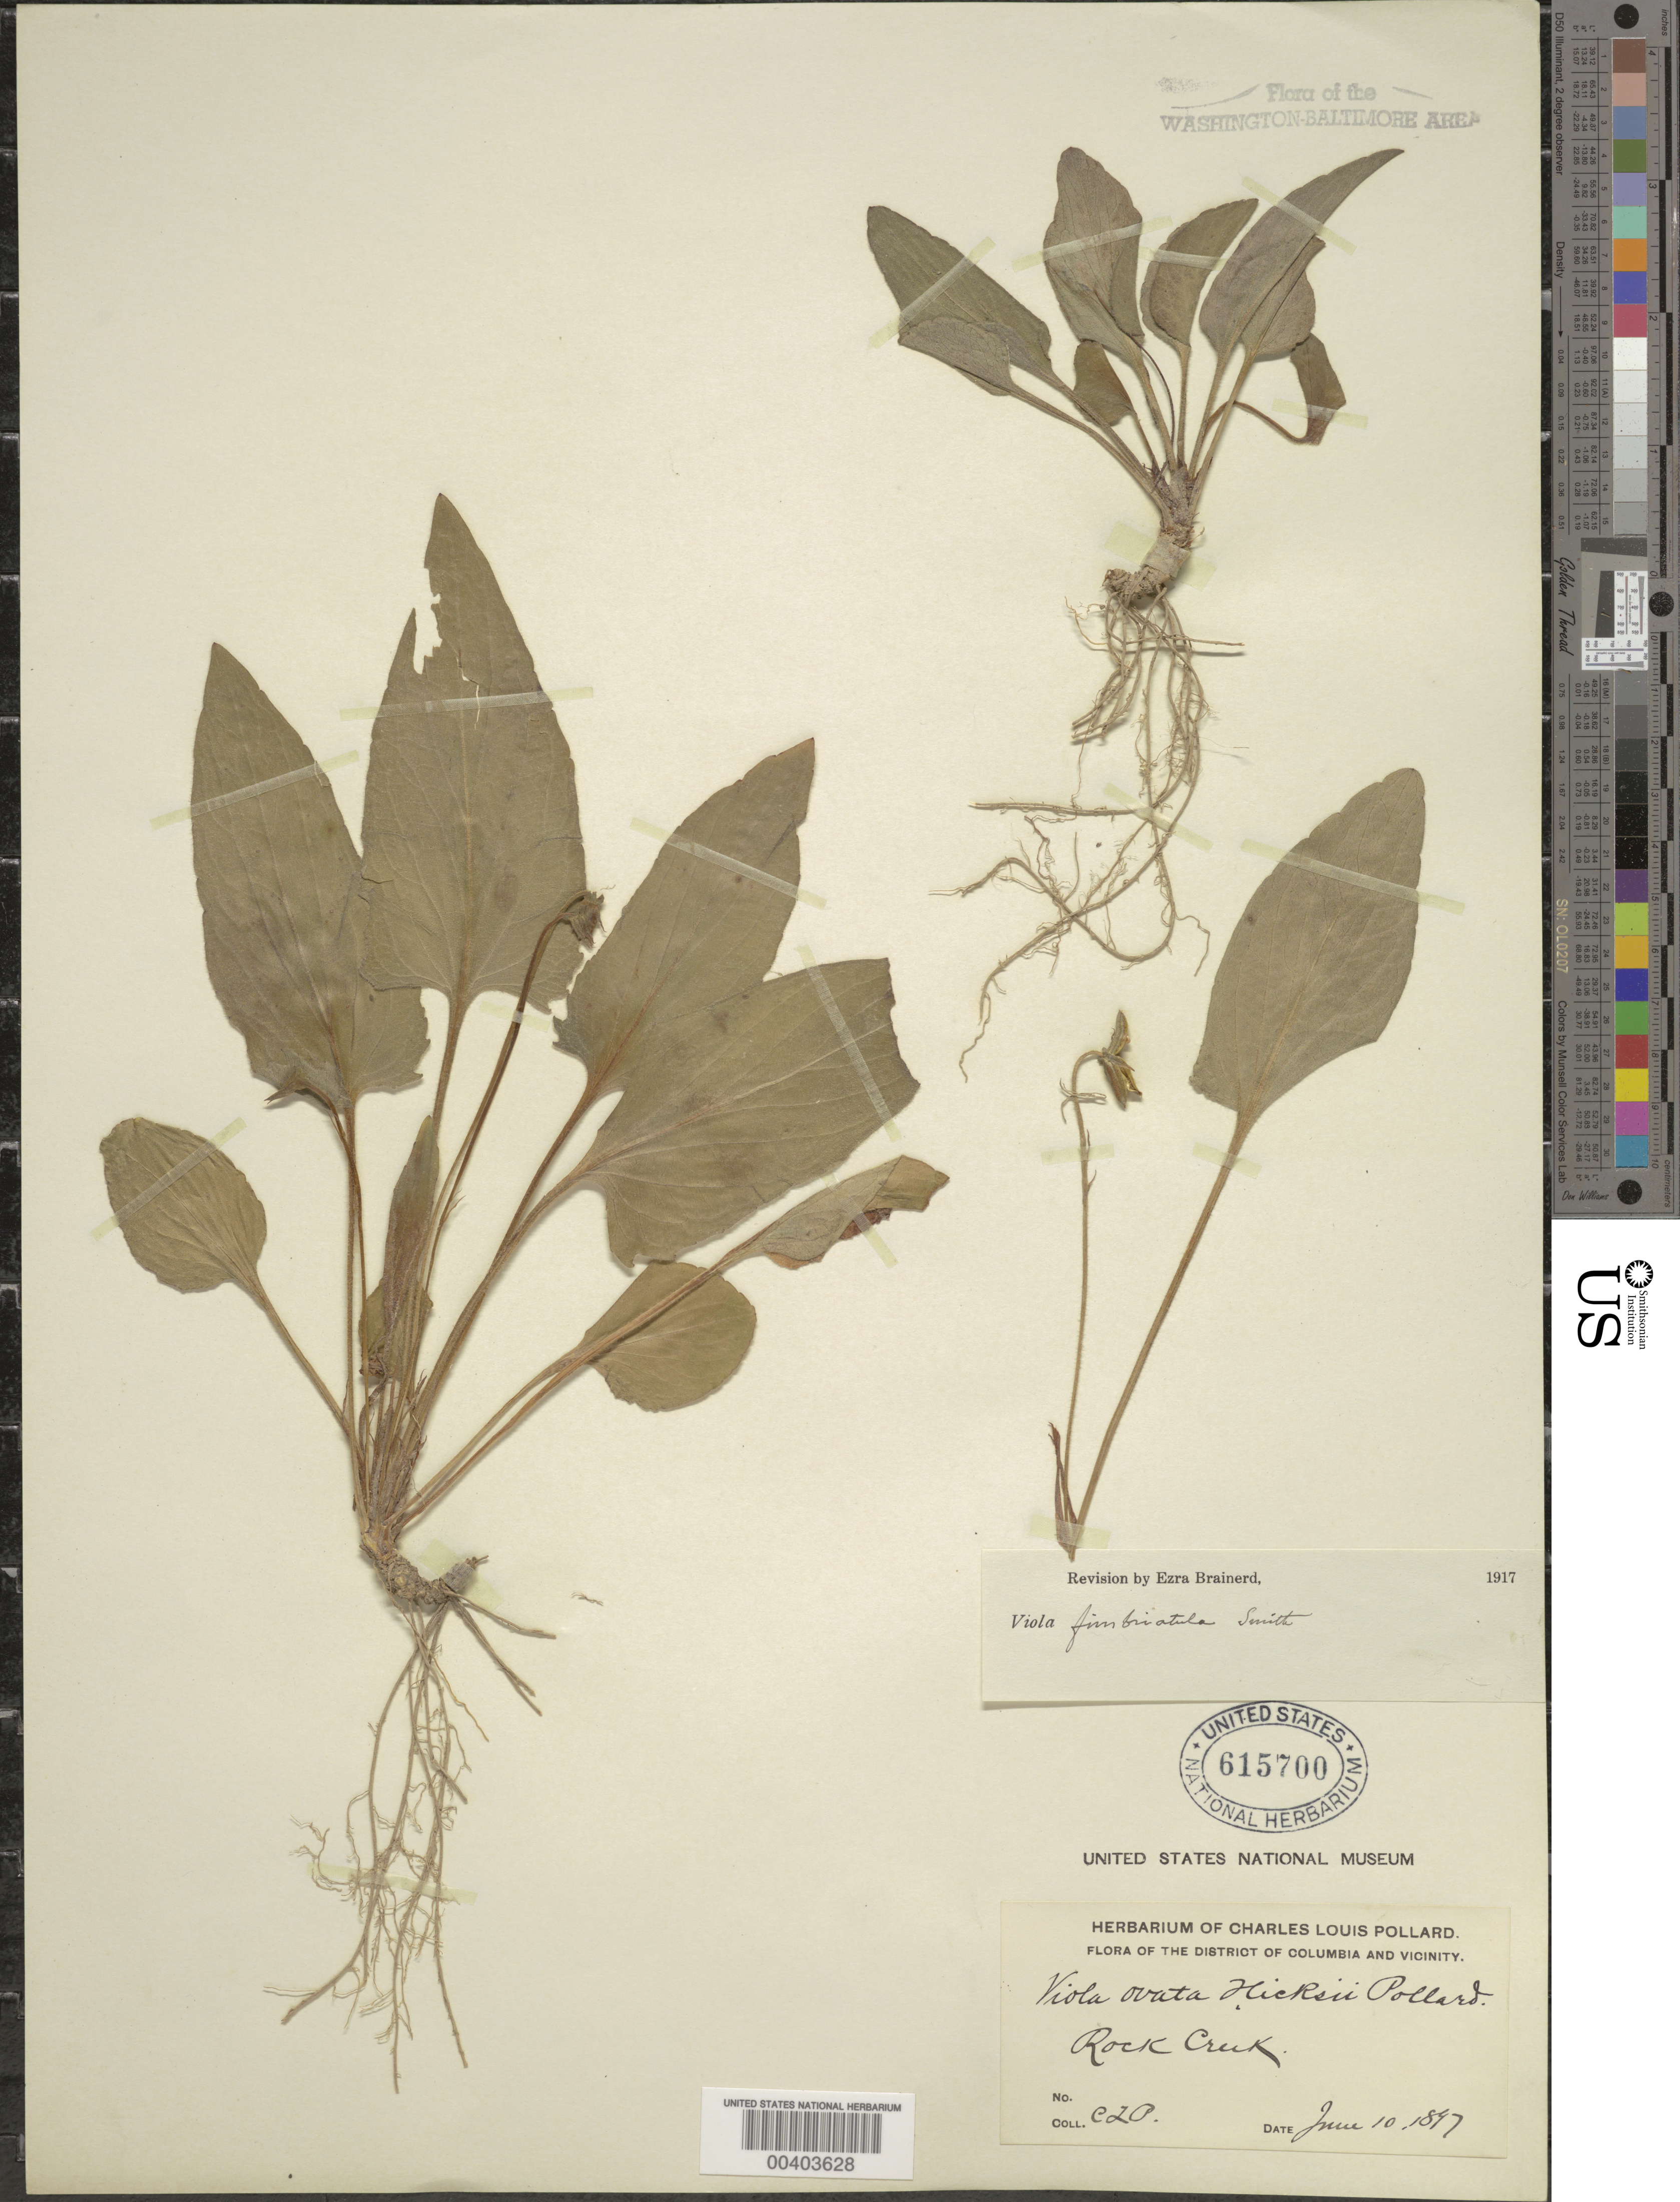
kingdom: Plantae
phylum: Tracheophyta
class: Magnoliopsida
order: Malpighiales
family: Violaceae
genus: Viola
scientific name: Viola sagittata var. ovata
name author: (Nutt.) Torr. & A. Gray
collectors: C. L. Pollard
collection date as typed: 10 Jun 1897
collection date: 1897-06-10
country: United States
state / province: District of Columbia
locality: Rock Creek Rock Creek Park and vicinity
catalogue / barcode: US 615700